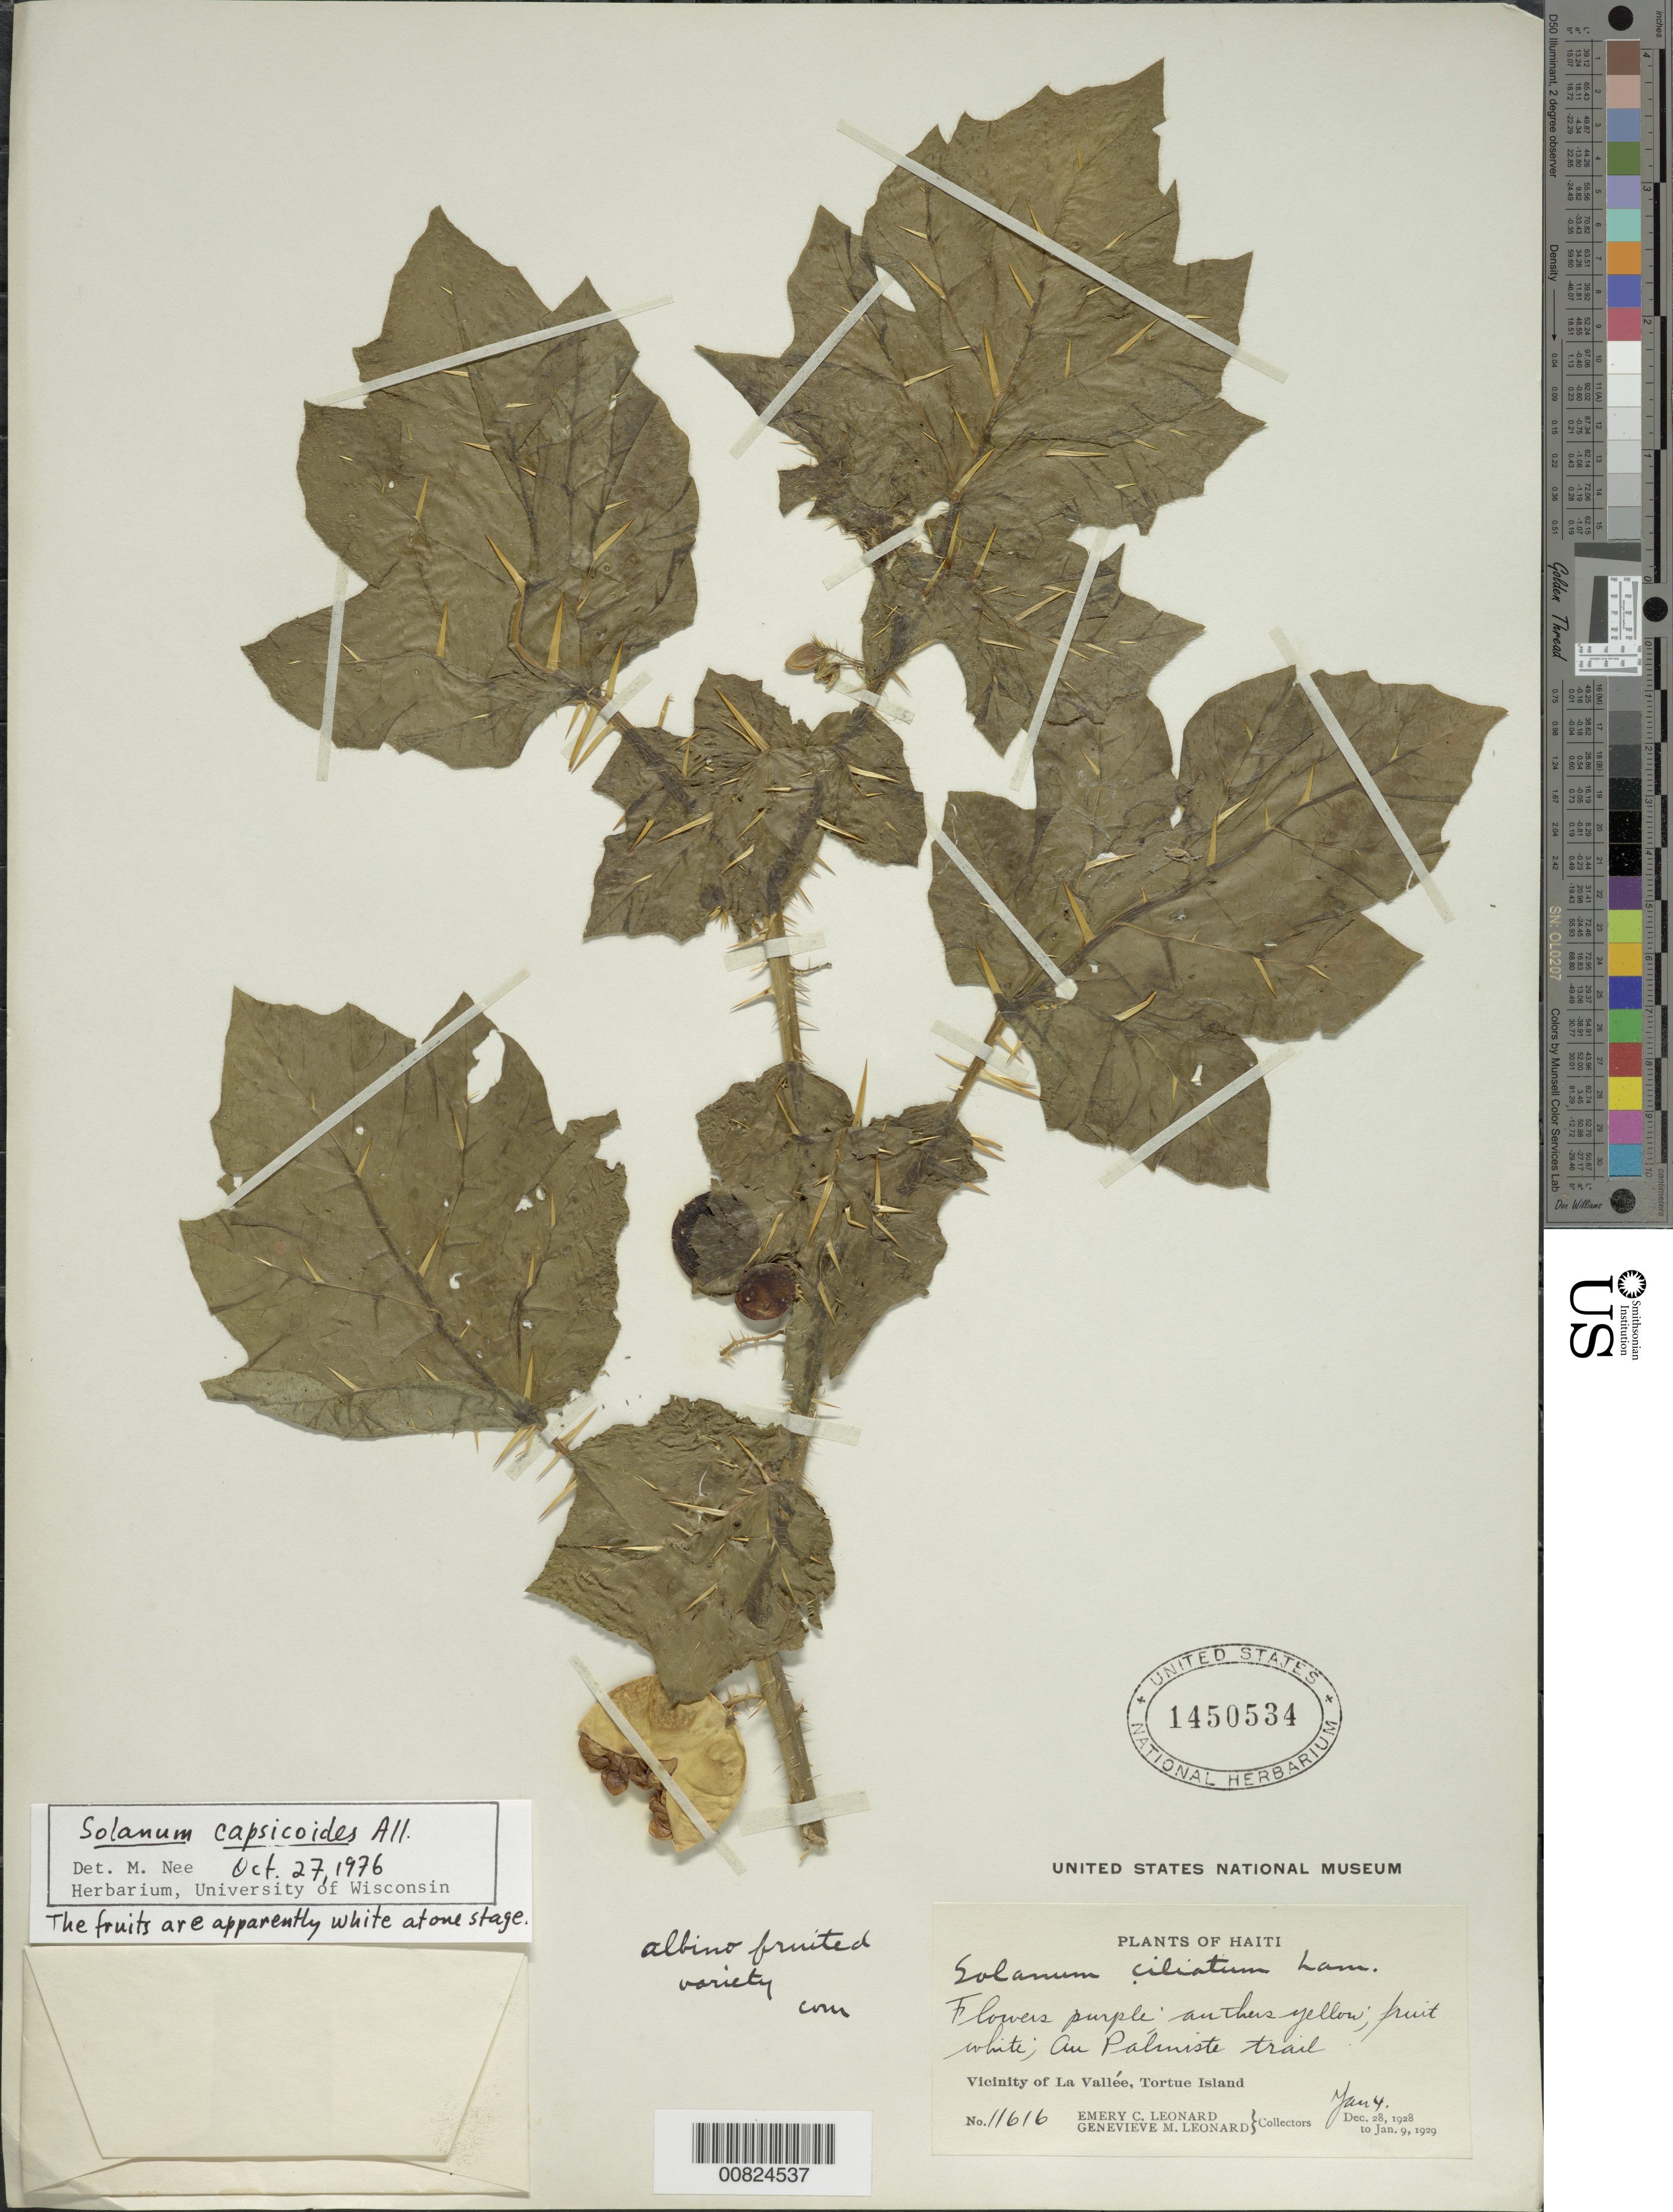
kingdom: Plantae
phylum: Tracheophyta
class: Magnoliopsida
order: Solanales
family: Solanaceae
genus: Solanum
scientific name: Solanum capsicoides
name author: All.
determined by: Nee, Michael H.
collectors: E. C. Leonard & G. M. Leonard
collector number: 11616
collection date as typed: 04 Jan 1929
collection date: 1929-01-04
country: Haiti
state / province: Nord-Ouest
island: Île de la Tortue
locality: Vicinity of La Vallée, Au Paliniste trail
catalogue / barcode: US 1450534